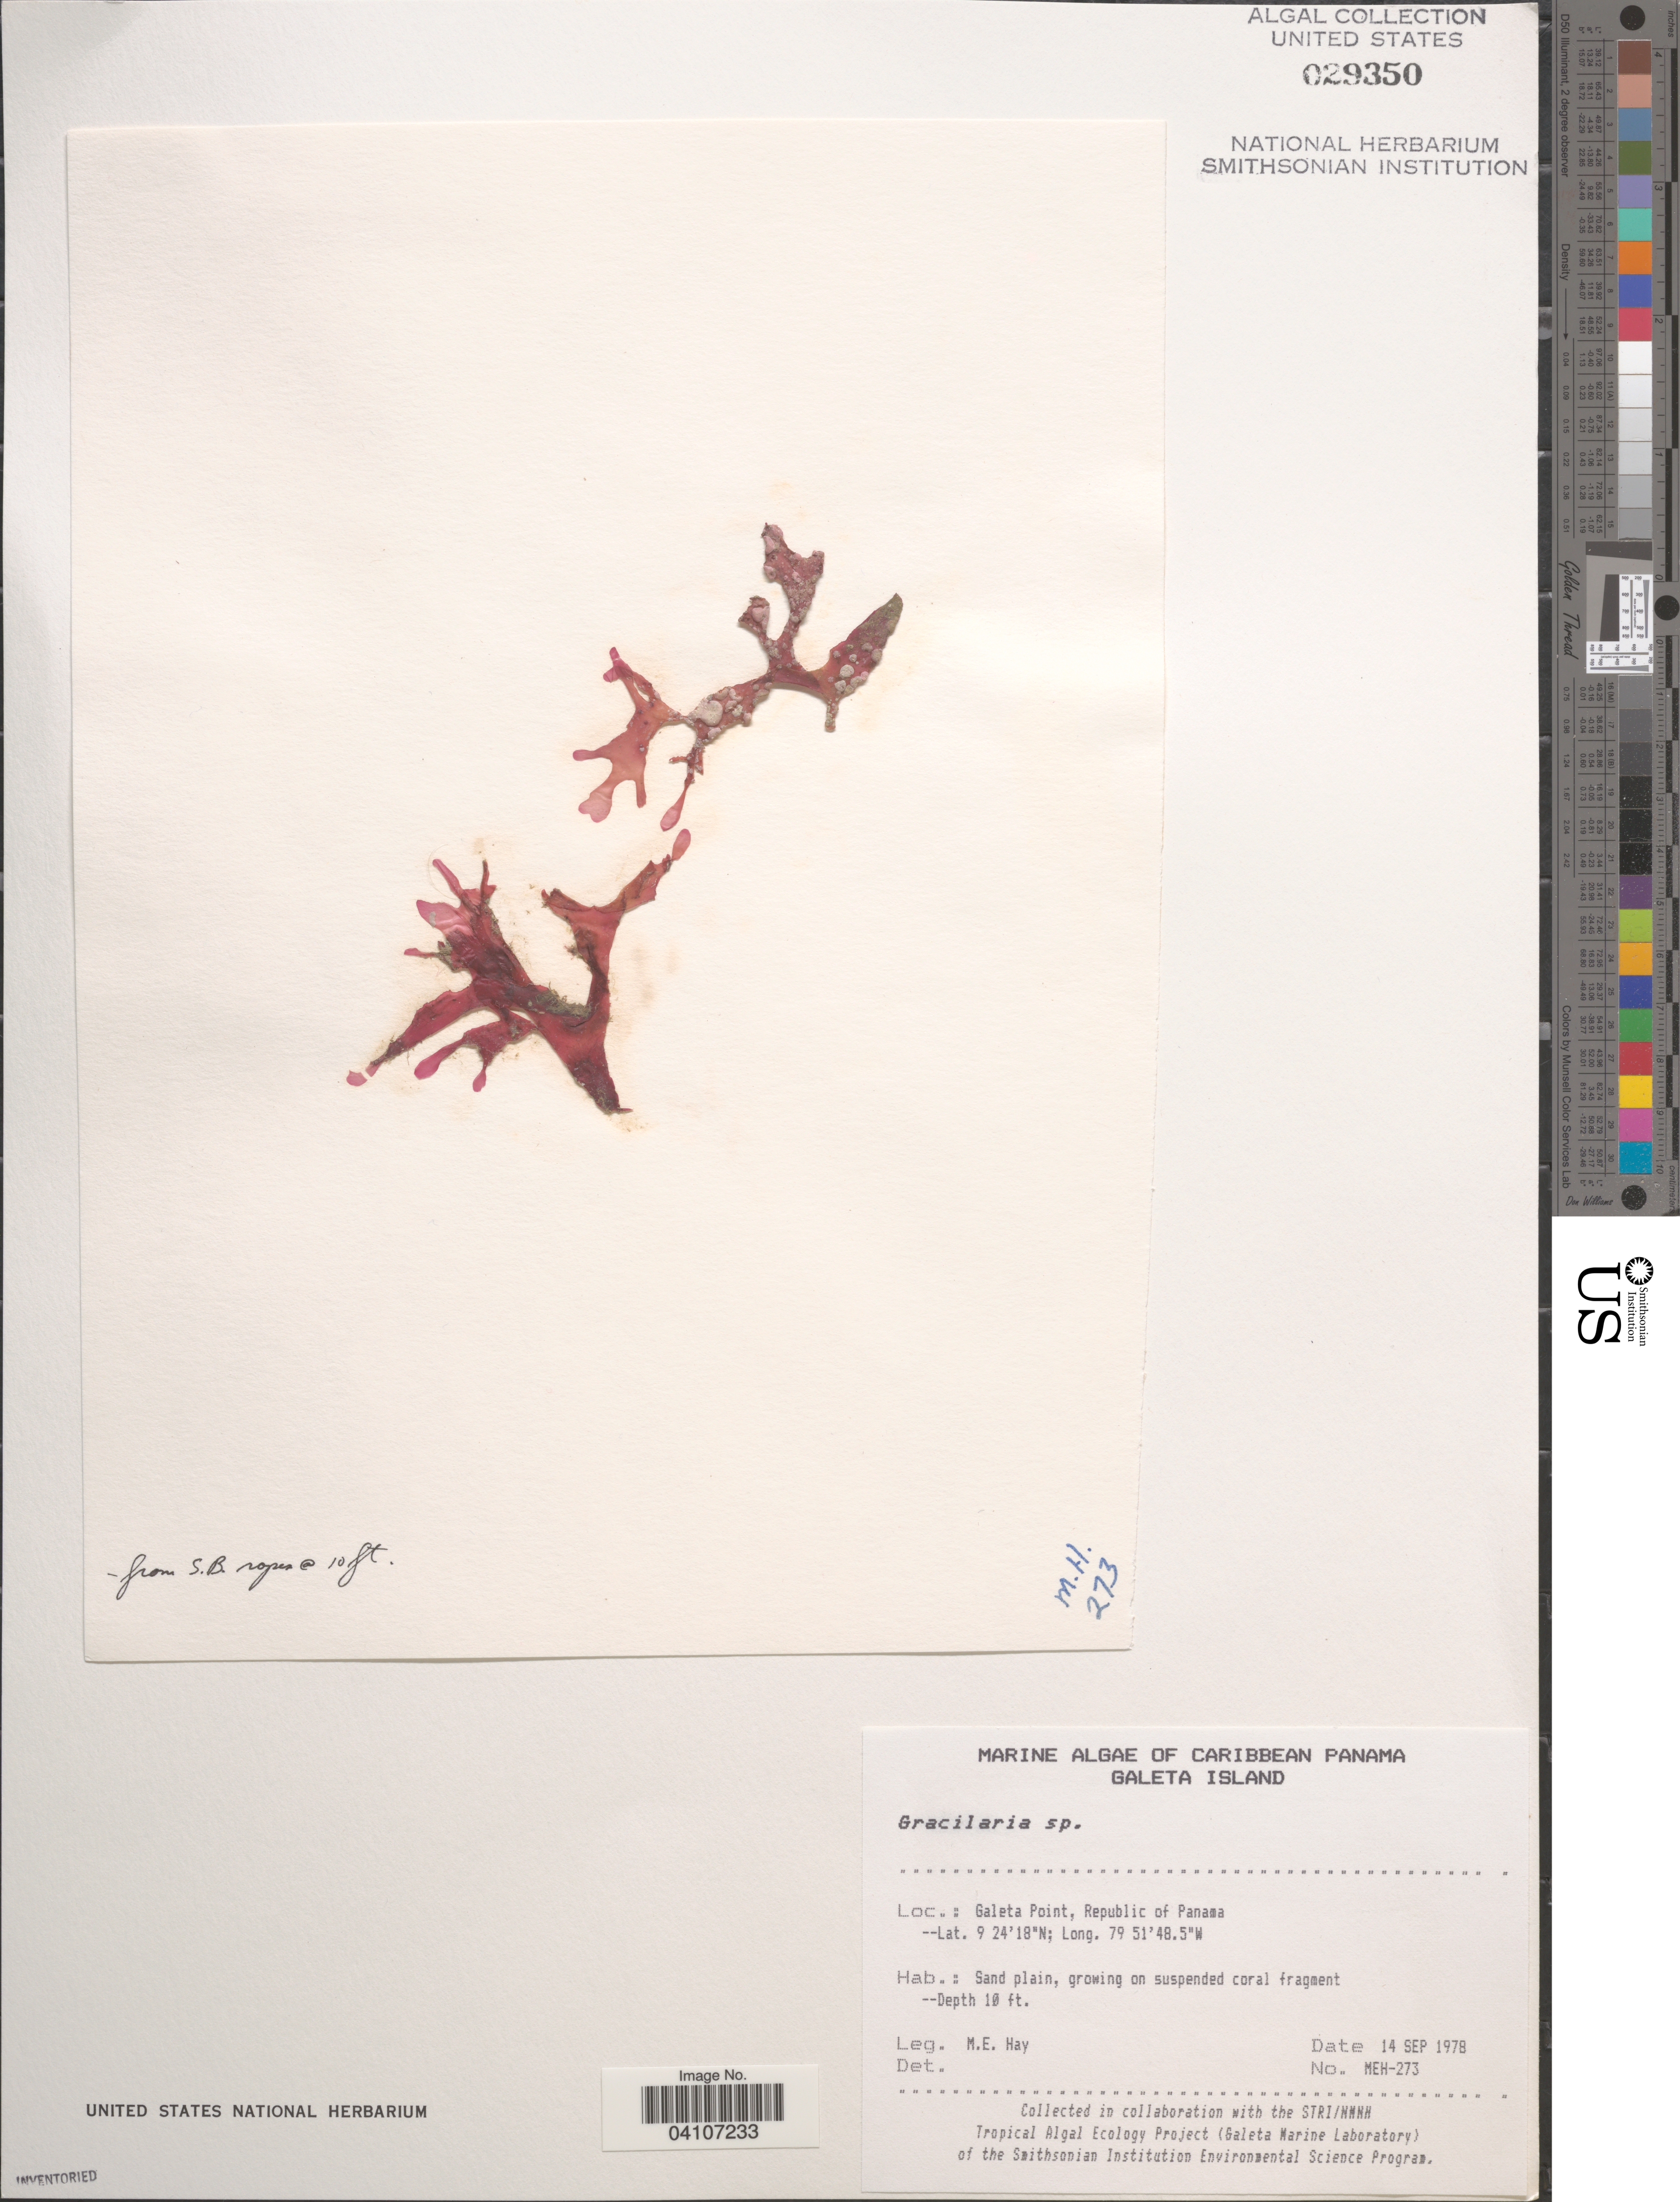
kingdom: Plantae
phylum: Rhodophyta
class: Florideophyceae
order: Gracilariales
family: Gracilariaceae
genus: Gracilaria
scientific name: Gracilaria sp.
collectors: M. E. Hay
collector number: MEH-273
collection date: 1978-09-14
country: Panama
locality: Caribbean Panama. Galeta Island. Galeta Point, Republic of Panama.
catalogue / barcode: US 29350